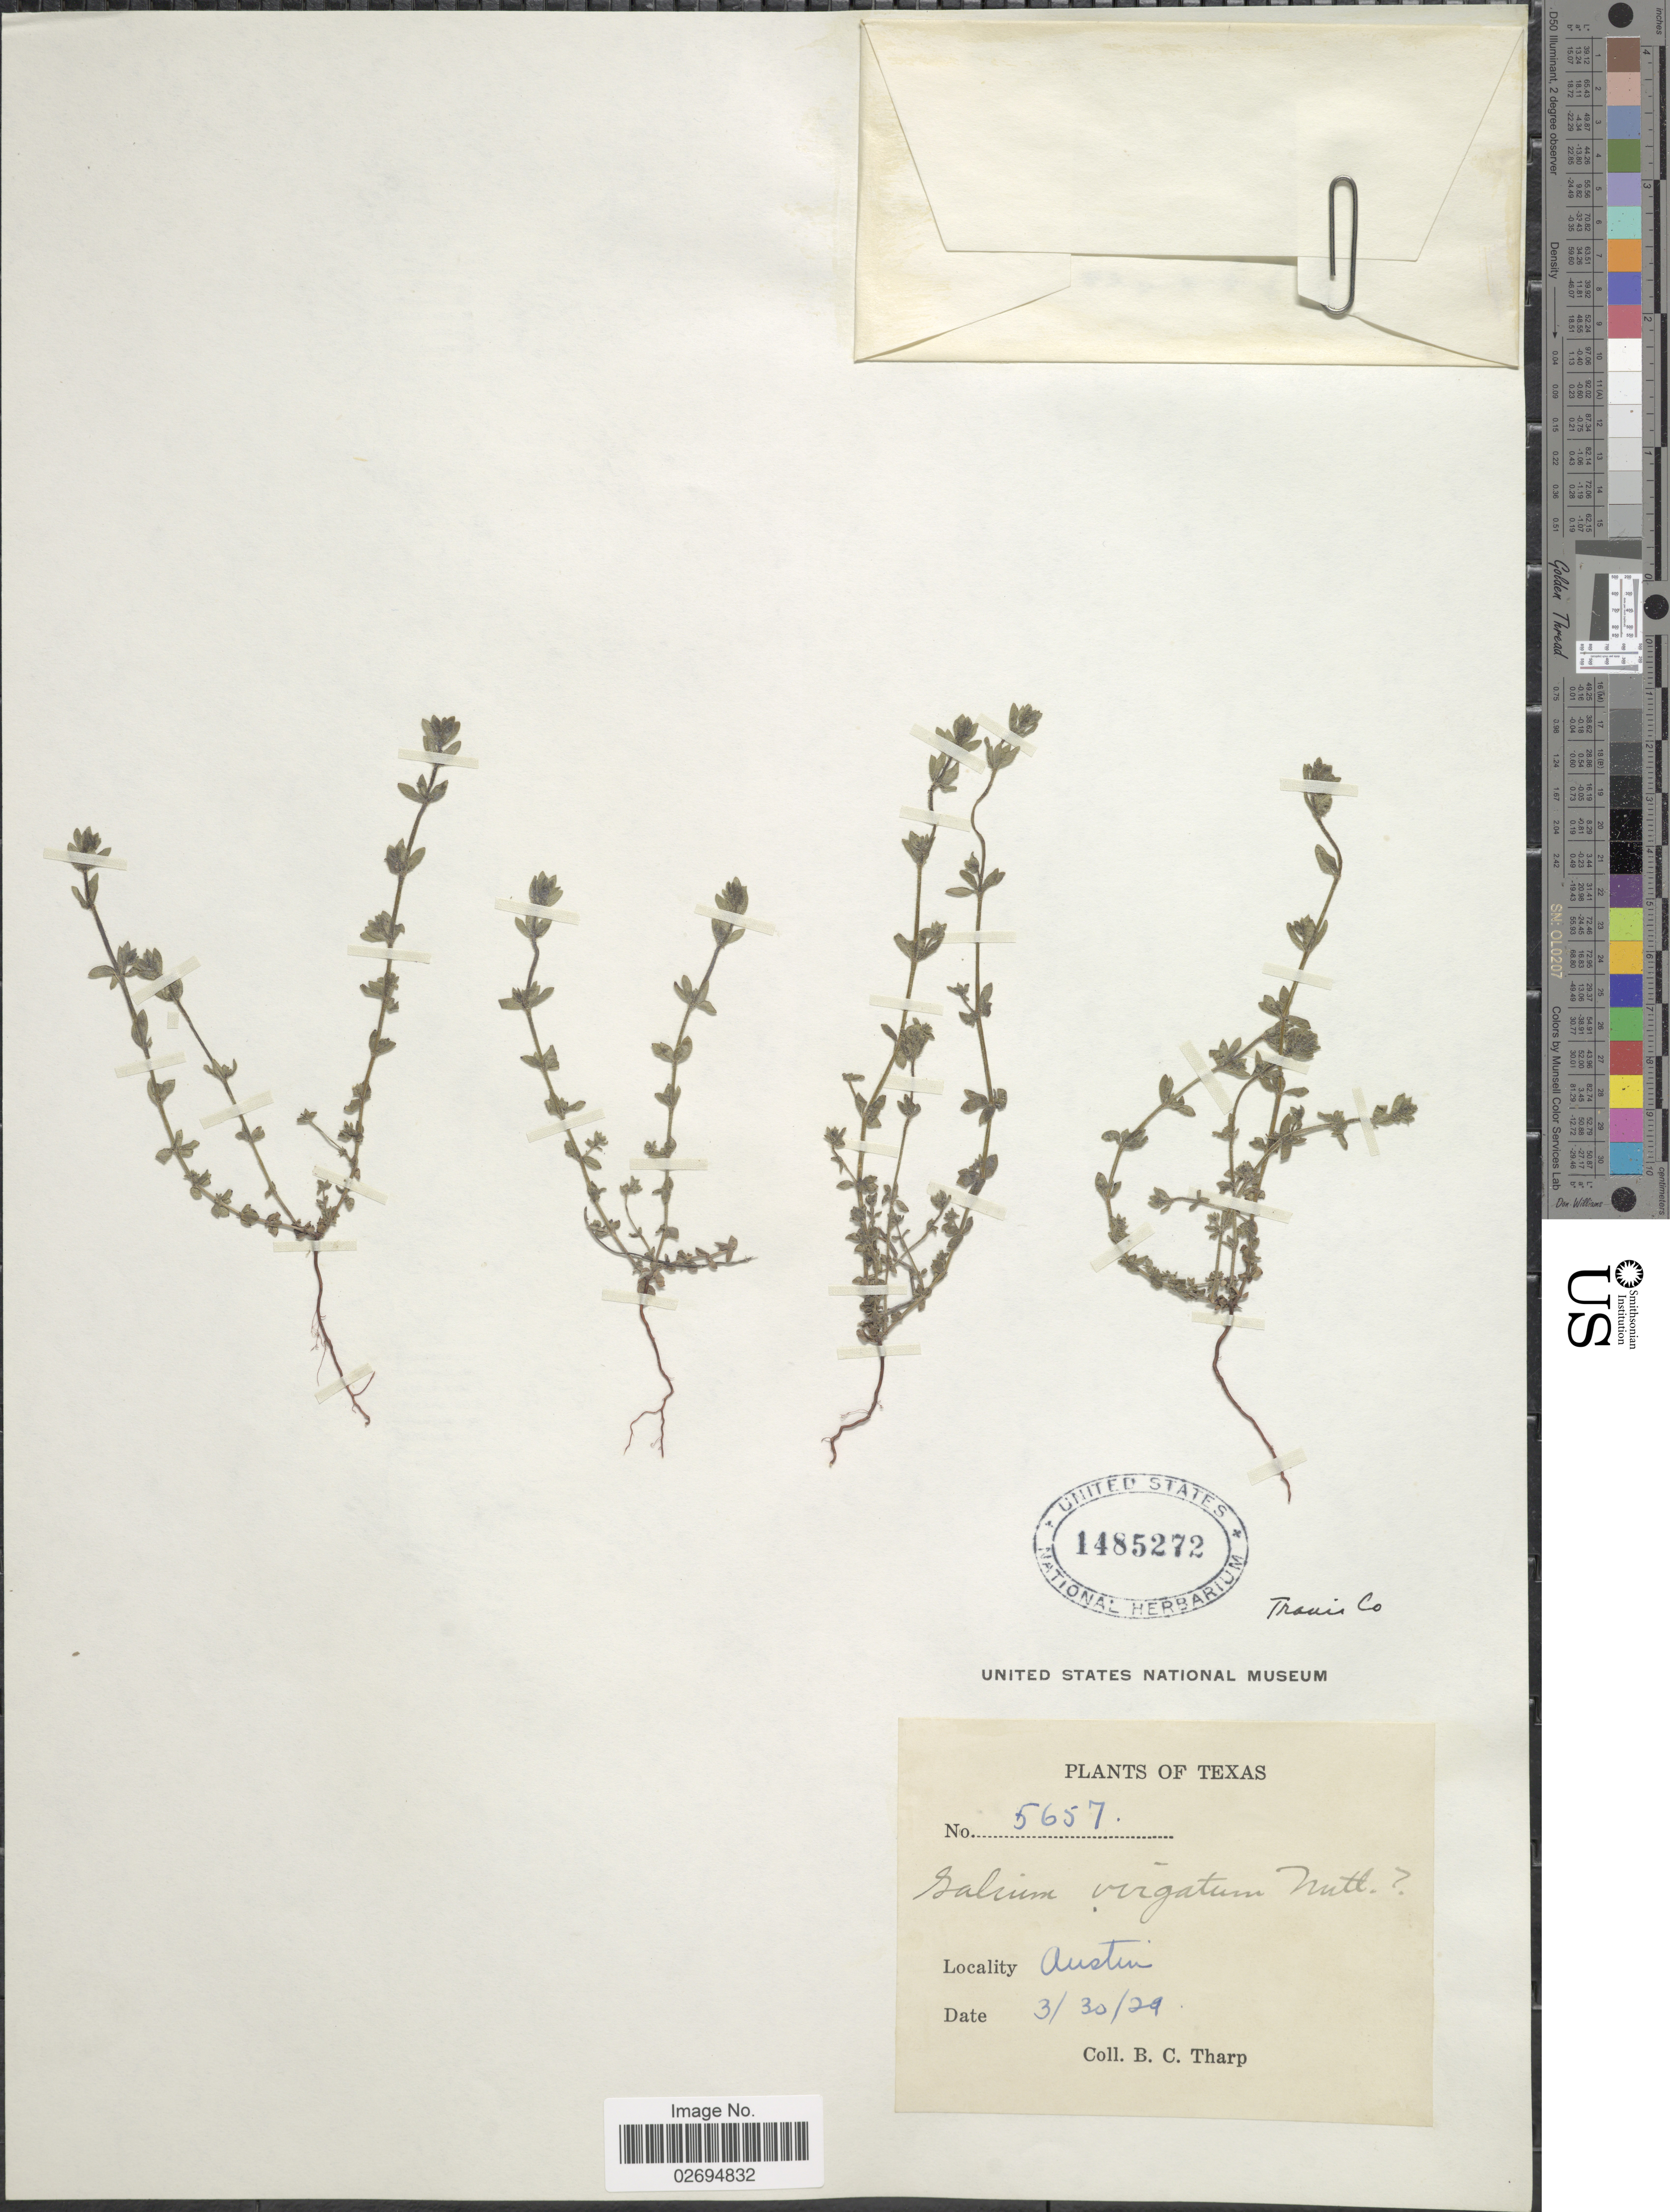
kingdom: Plantae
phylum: Tracheophyta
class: Magnoliopsida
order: Gentianales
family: Rubiaceae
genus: Galium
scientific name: Galium virgatum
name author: Nutt.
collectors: B. C. Tharp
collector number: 5657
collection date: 1929-03-30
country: United States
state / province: Texas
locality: Austin, Travis Co.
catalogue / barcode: US 1485272